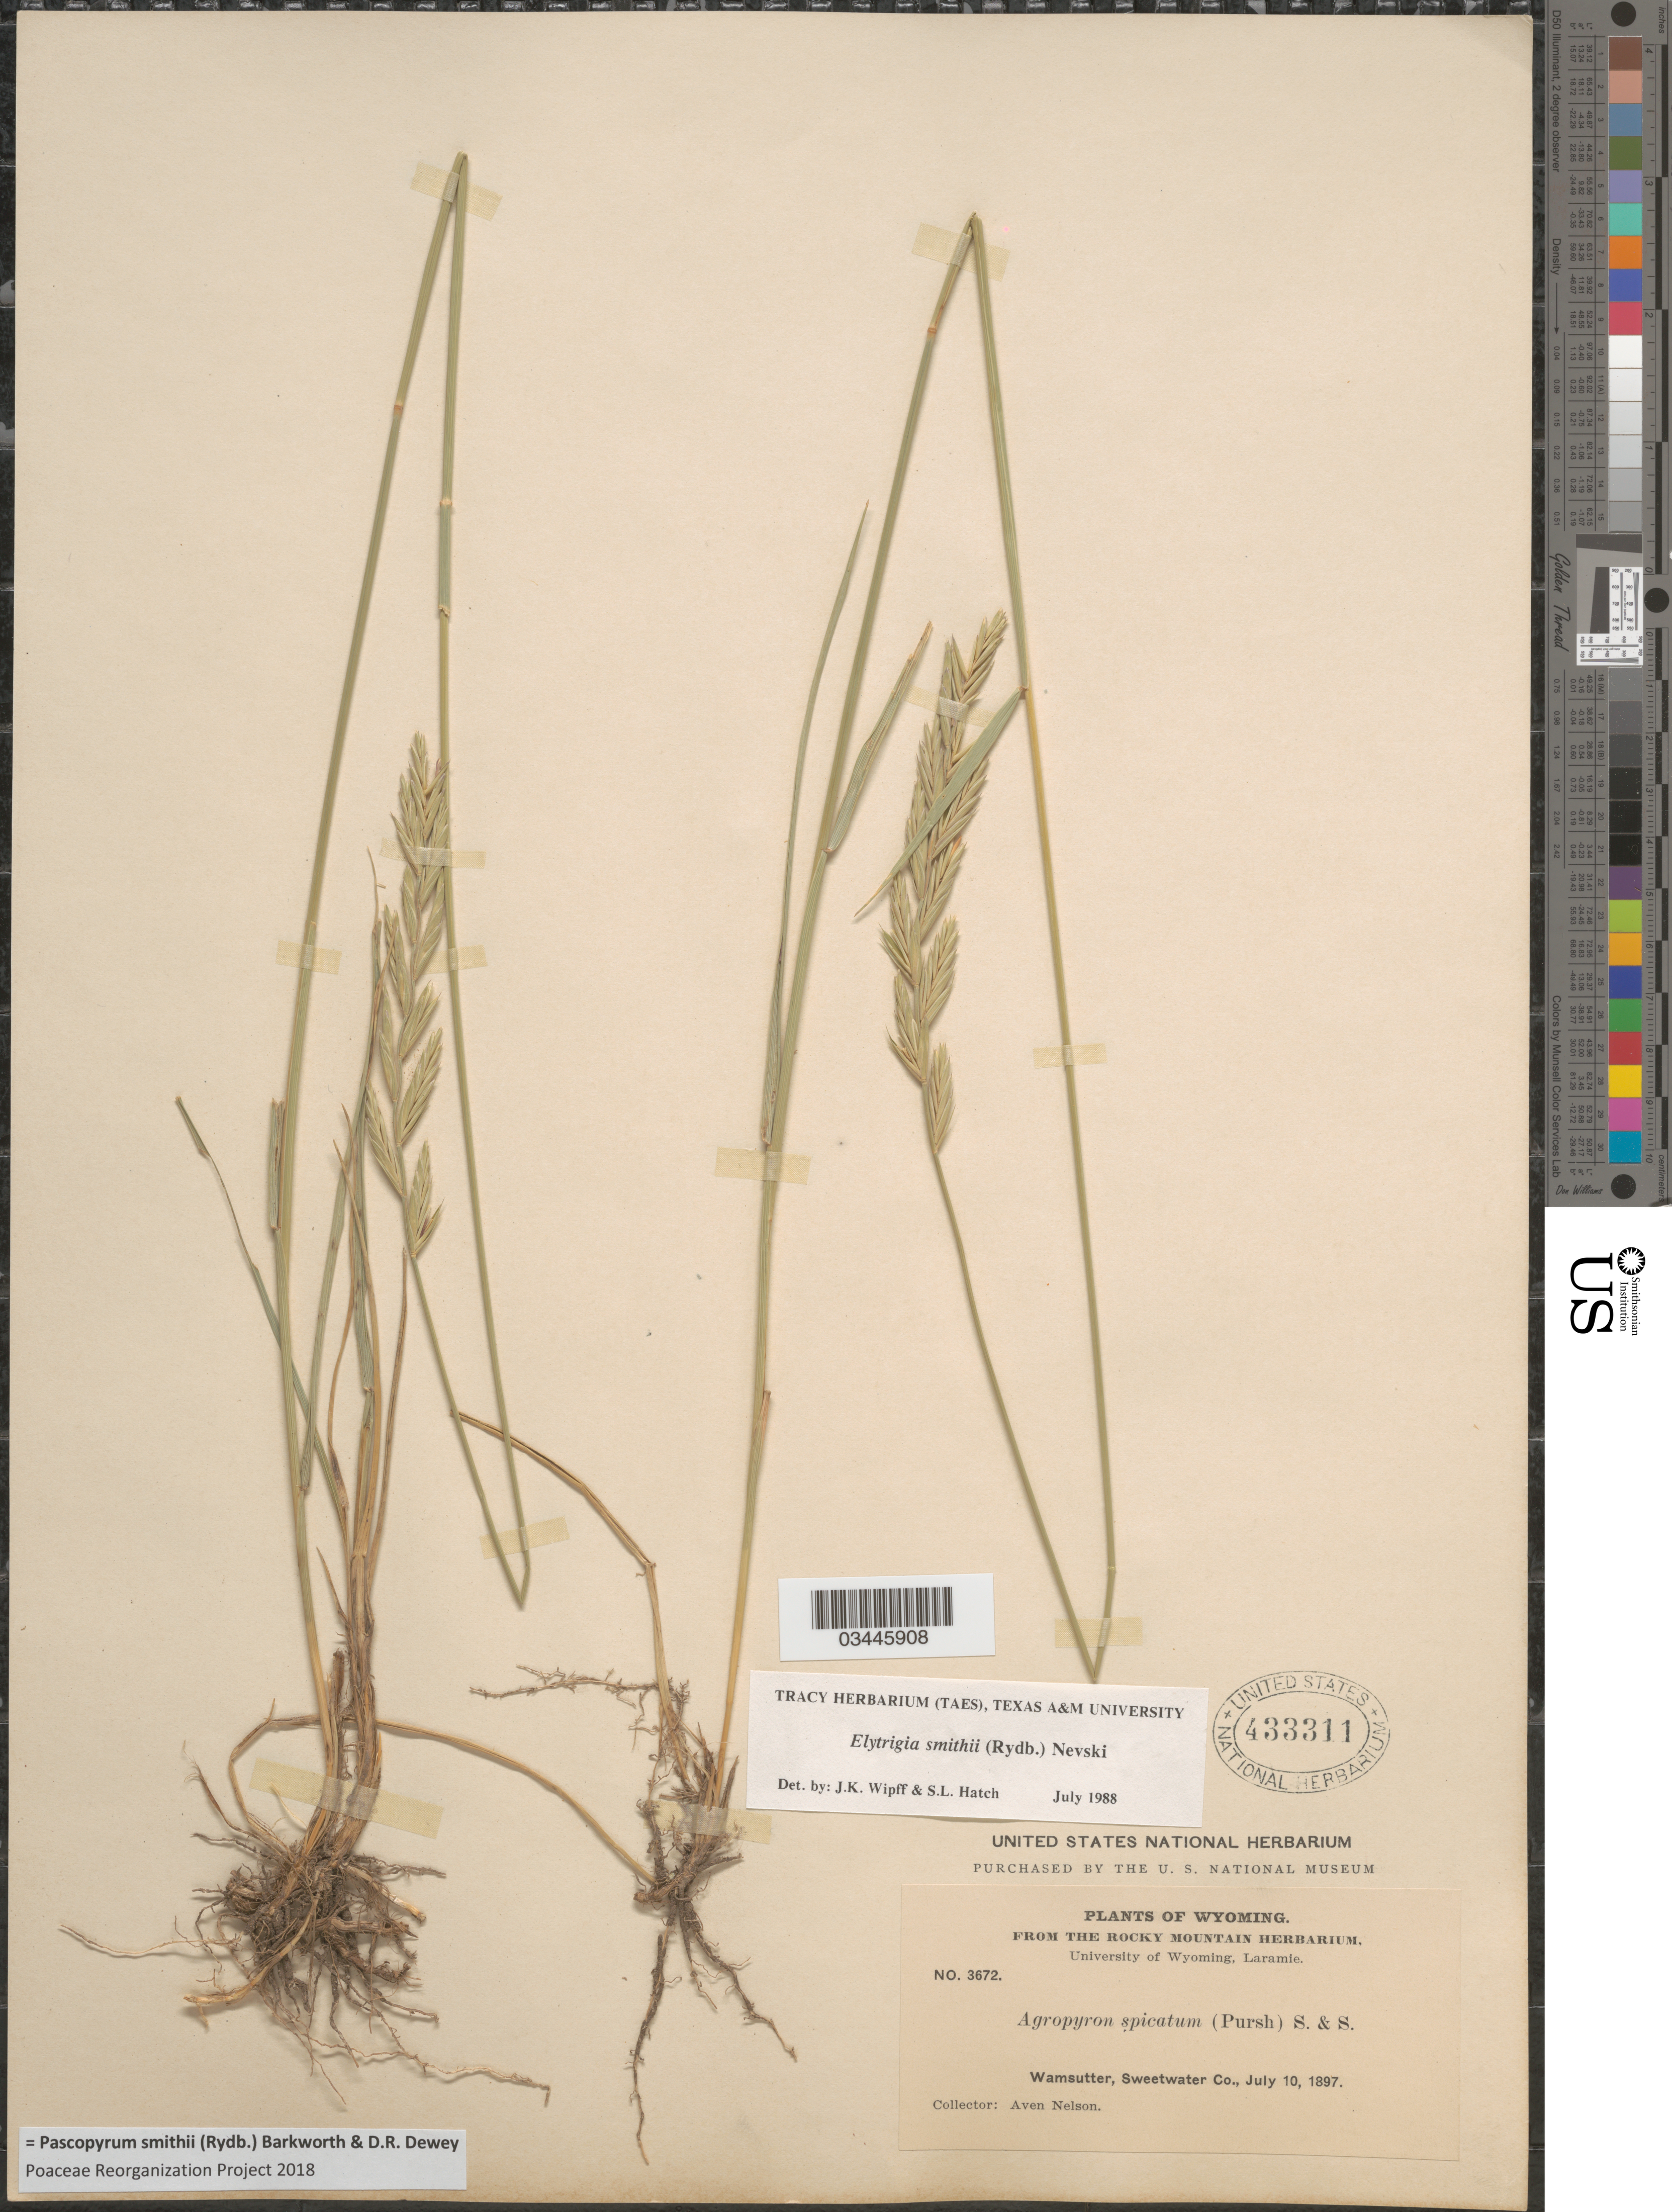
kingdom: Plantae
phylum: Tracheophyta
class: Liliopsida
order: Poales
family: Poaceae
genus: Pascopyrum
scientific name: Pascopyrum smithii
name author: (Rydb.) Barkworth & Dewey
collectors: A. Nelson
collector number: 3672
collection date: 1897-07-10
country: United States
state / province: Wyoming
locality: Wamsutter, Sweetwater Co.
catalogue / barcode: US 433311